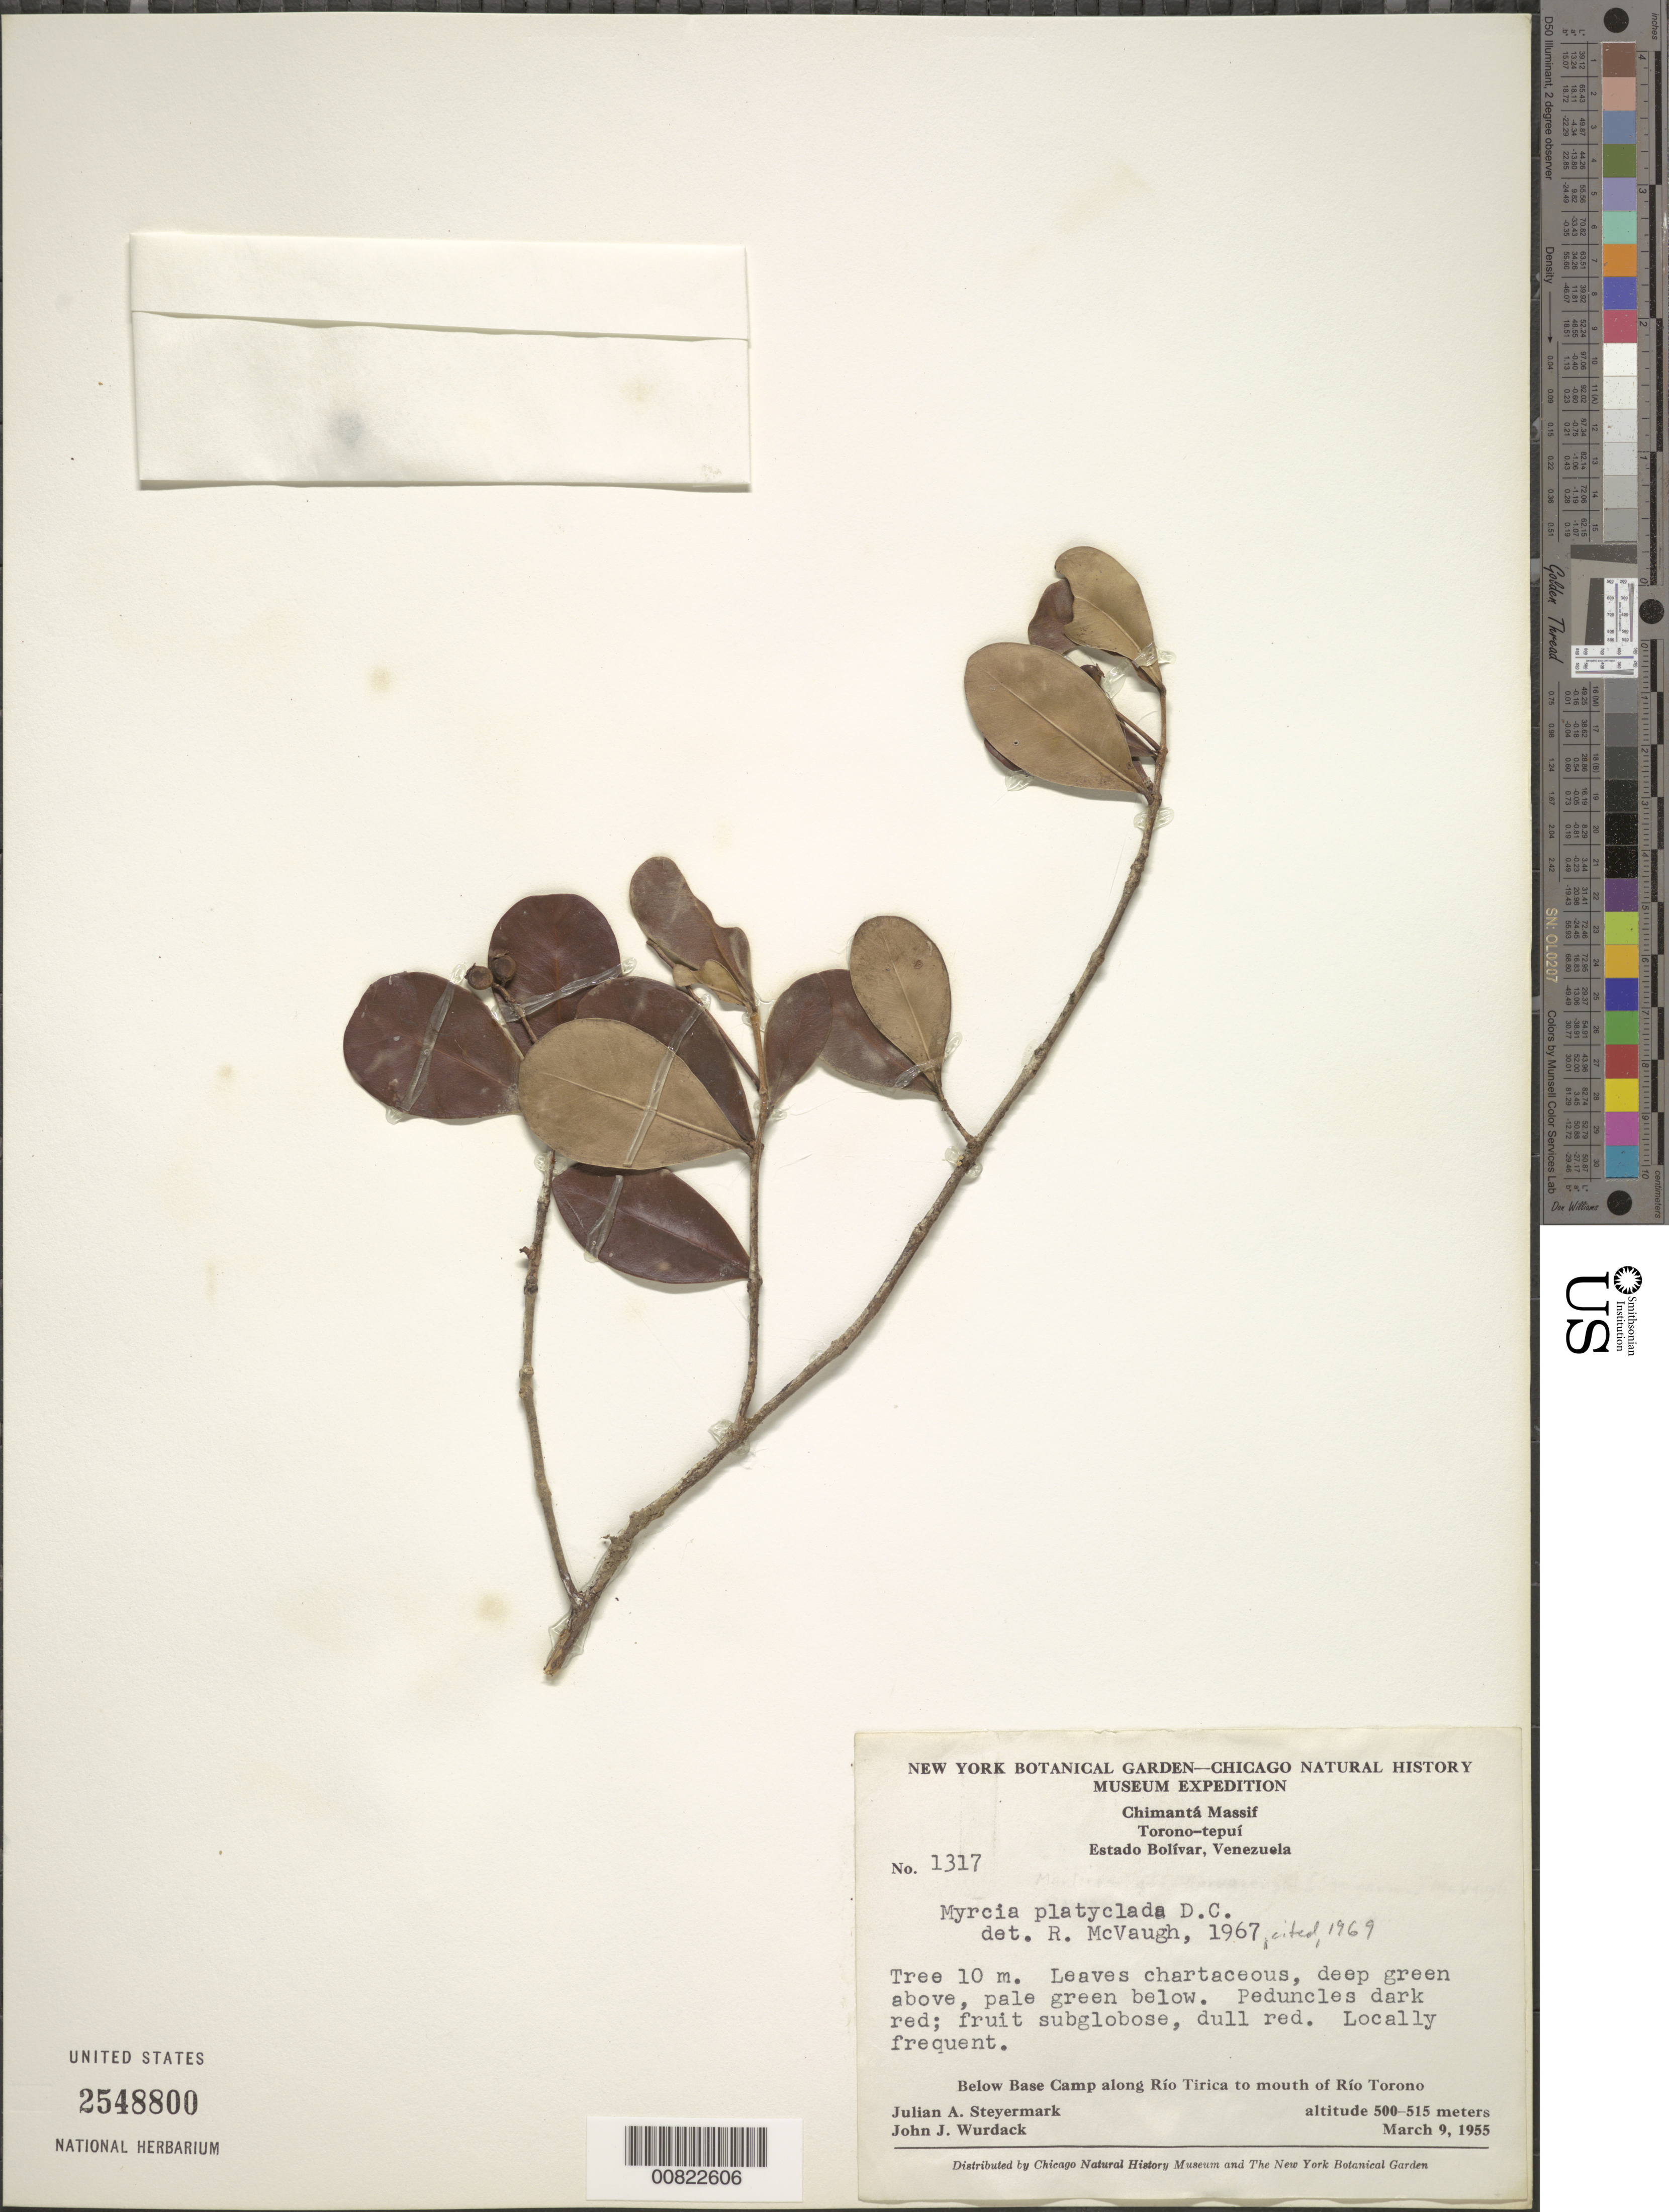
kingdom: Plantae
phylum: Tracheophyta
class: Magnoliopsida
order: Myrtales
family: Myrtaceae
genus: Myrcia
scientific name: Myrcia platyclada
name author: DC.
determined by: McVaugh, R.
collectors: J. Steyermark & J. J. Wurdack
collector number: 55 1317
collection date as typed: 9-Mar-55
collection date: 1955-03-09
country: Venezuela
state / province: Bolívar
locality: Chimantá Massif, below base camp along Río Tirica to mouth of Río Torono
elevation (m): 500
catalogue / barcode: US 2548800